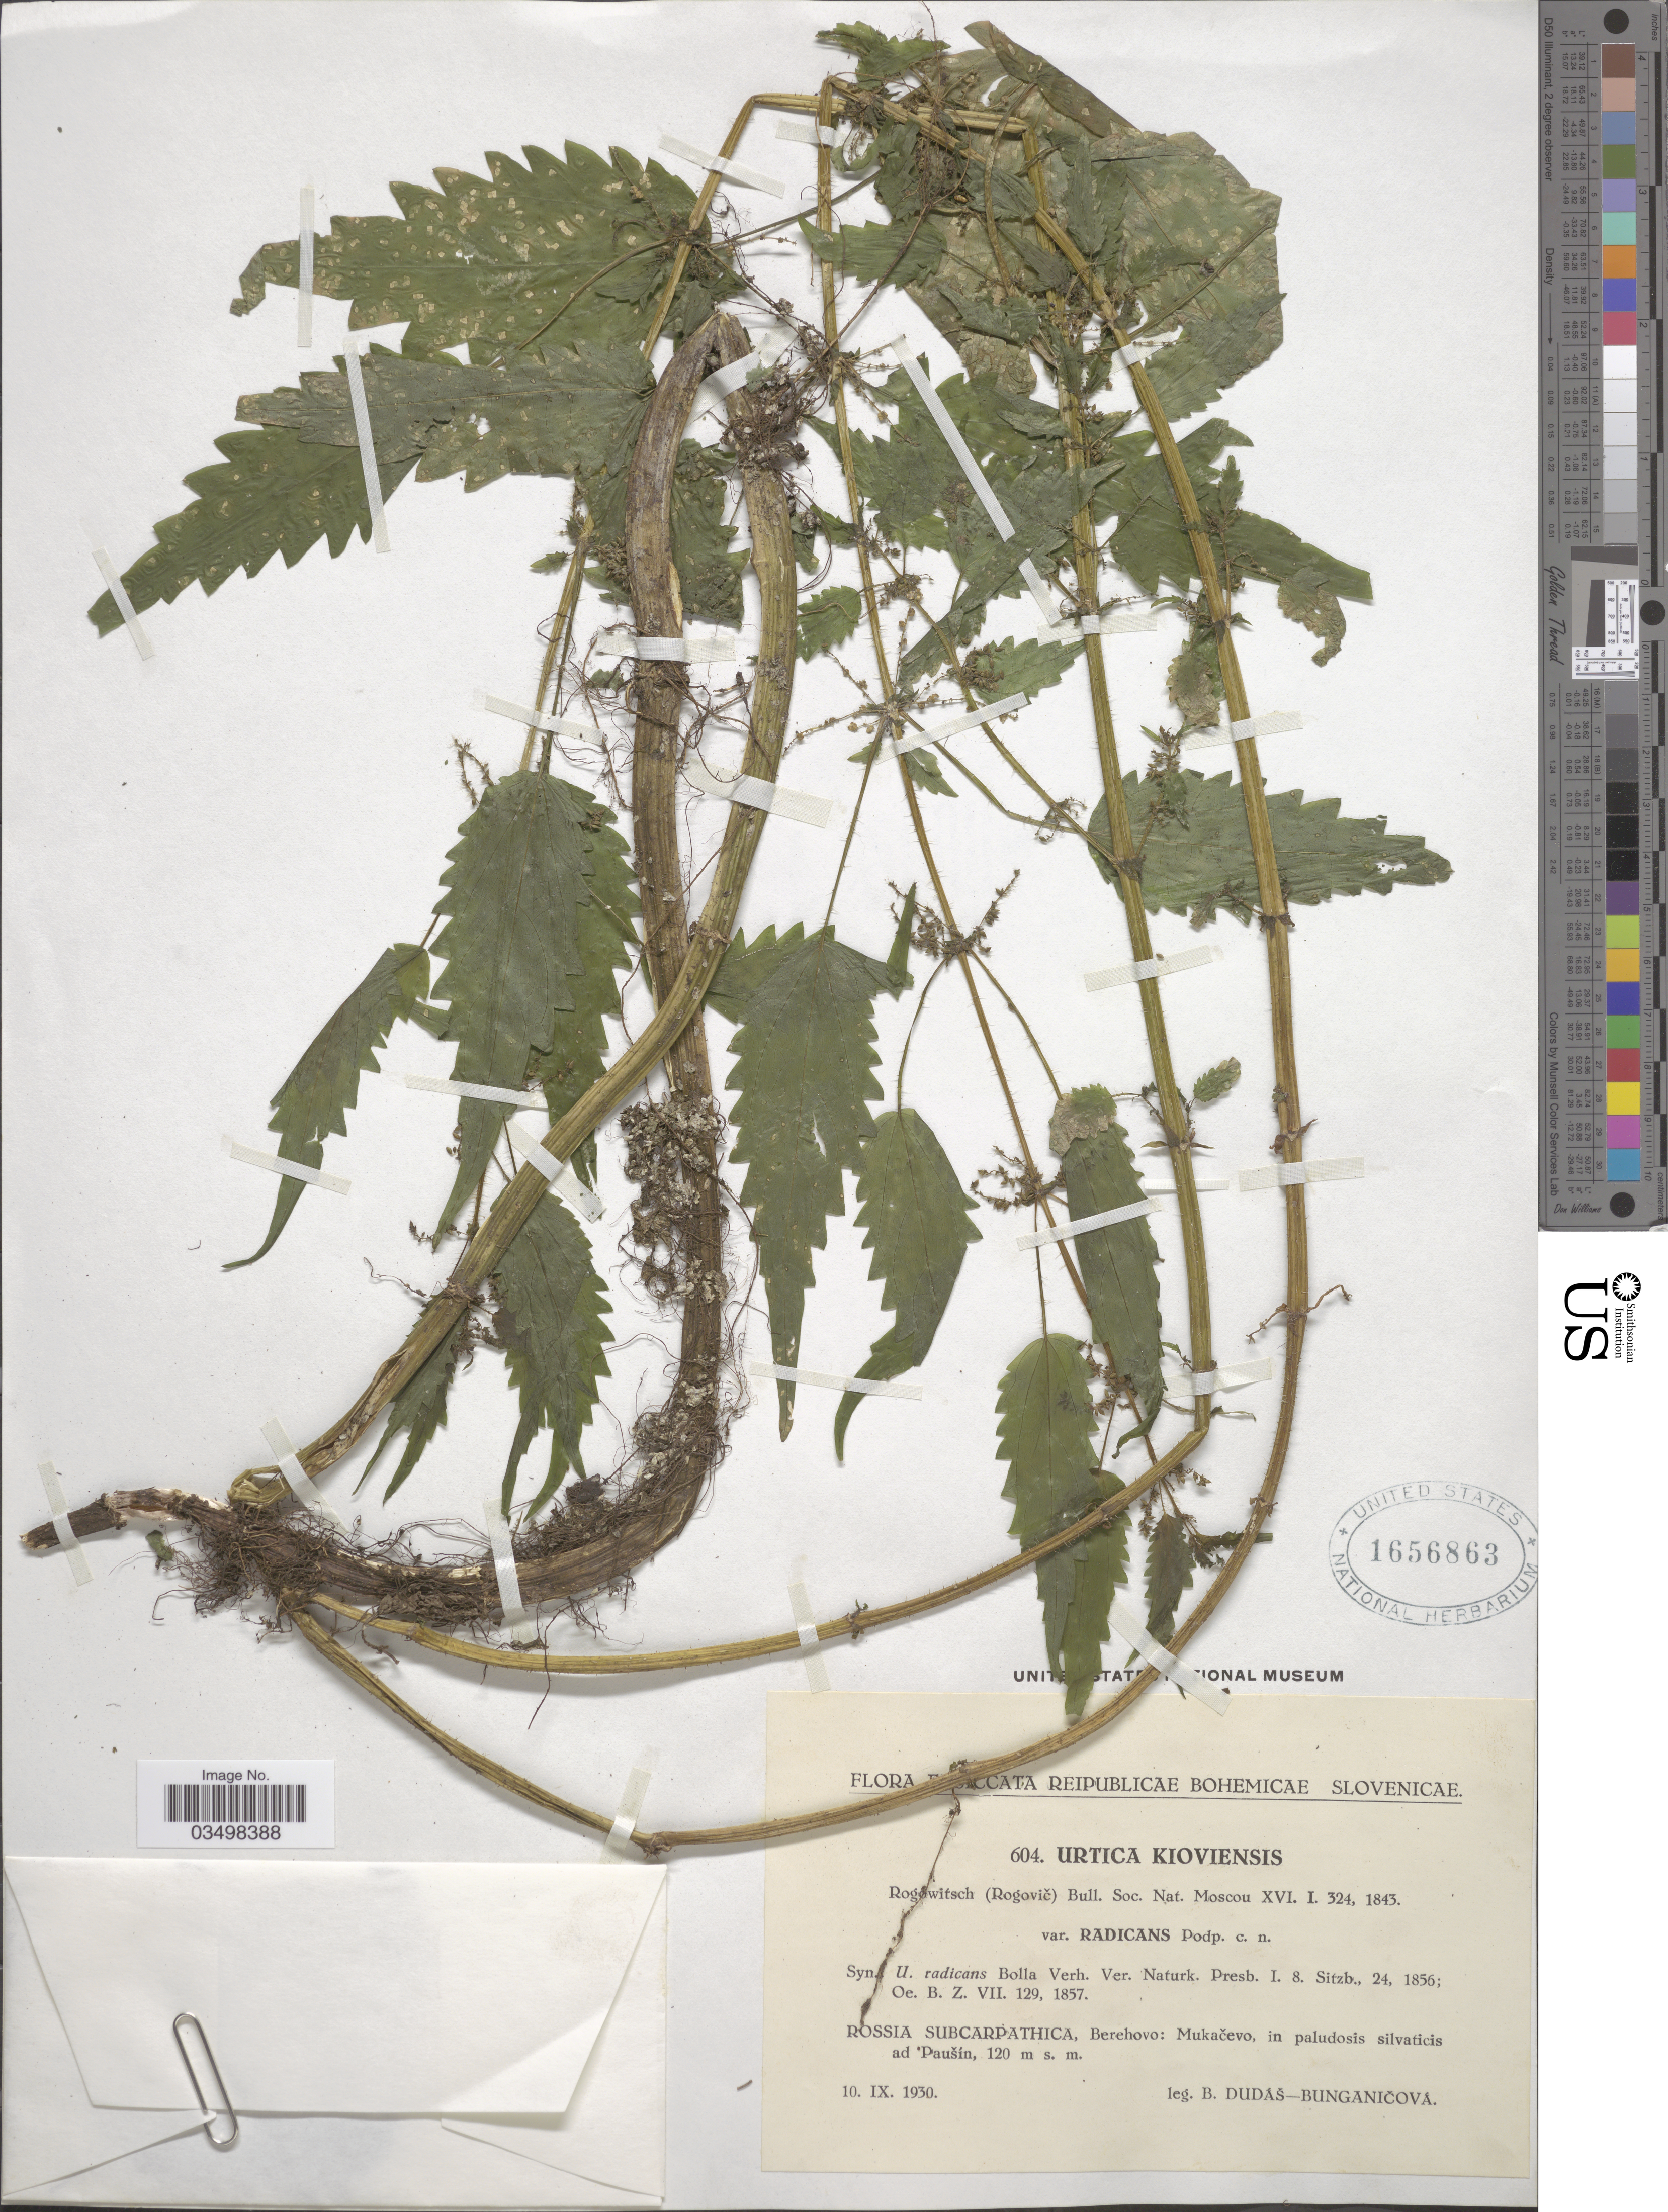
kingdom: Plantae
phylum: Tracheophyta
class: Magnoliopsida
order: Rosales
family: Urticaceae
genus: Urtica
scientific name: Urtica kioviensis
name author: Rogow.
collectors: B. Dudas-Bunganicova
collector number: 604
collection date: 1930-09-10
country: Ukraine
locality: Rossia Subcarpathica, Berehovo: Mukačevo, in paludosis silvaticis ad paušín.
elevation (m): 120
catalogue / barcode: US 1656863